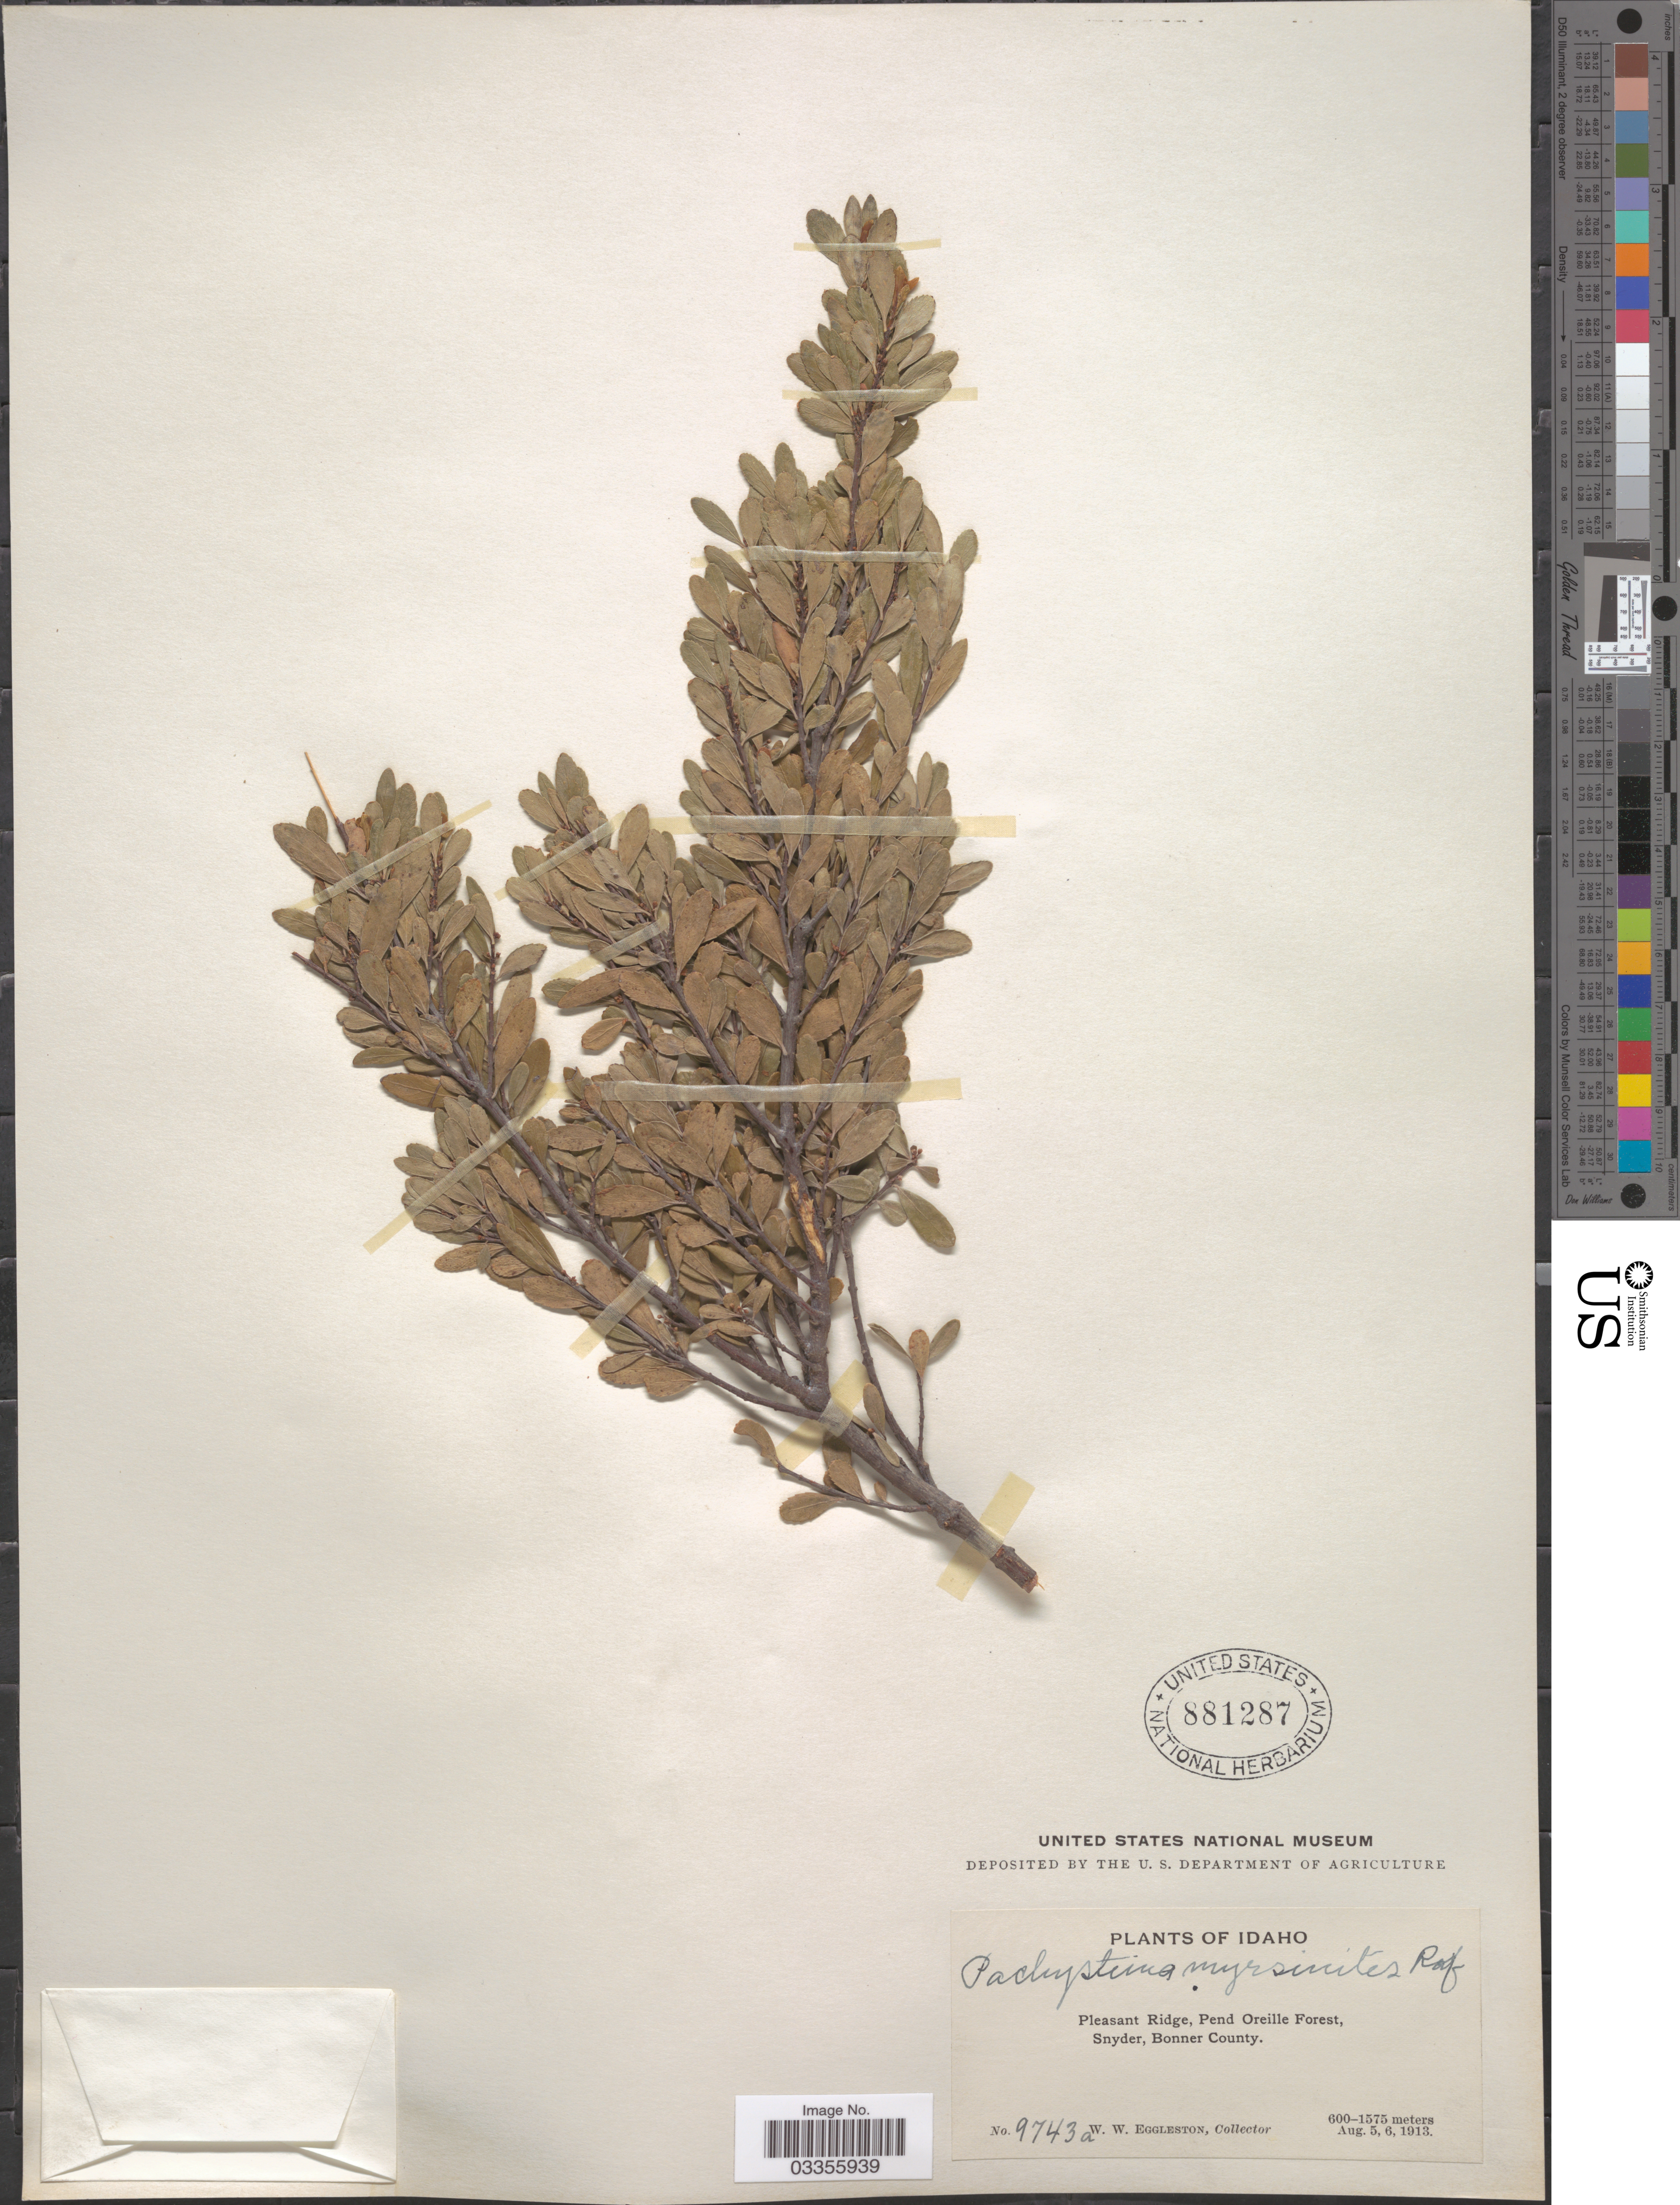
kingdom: Plantae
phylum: Tracheophyta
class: Magnoliopsida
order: Celastrales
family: Celastraceae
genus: Paxistima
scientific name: Paxistima myrsinites subsp. myrsinites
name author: (Pursh) Raf.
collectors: W. W. Eggleston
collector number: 9743a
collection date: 1913-08-05/1913-08-06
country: United States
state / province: Idaho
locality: Pleasant Ridge, Pend Oreille Forest, Snyder, Bonner County.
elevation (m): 600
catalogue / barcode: US 881287